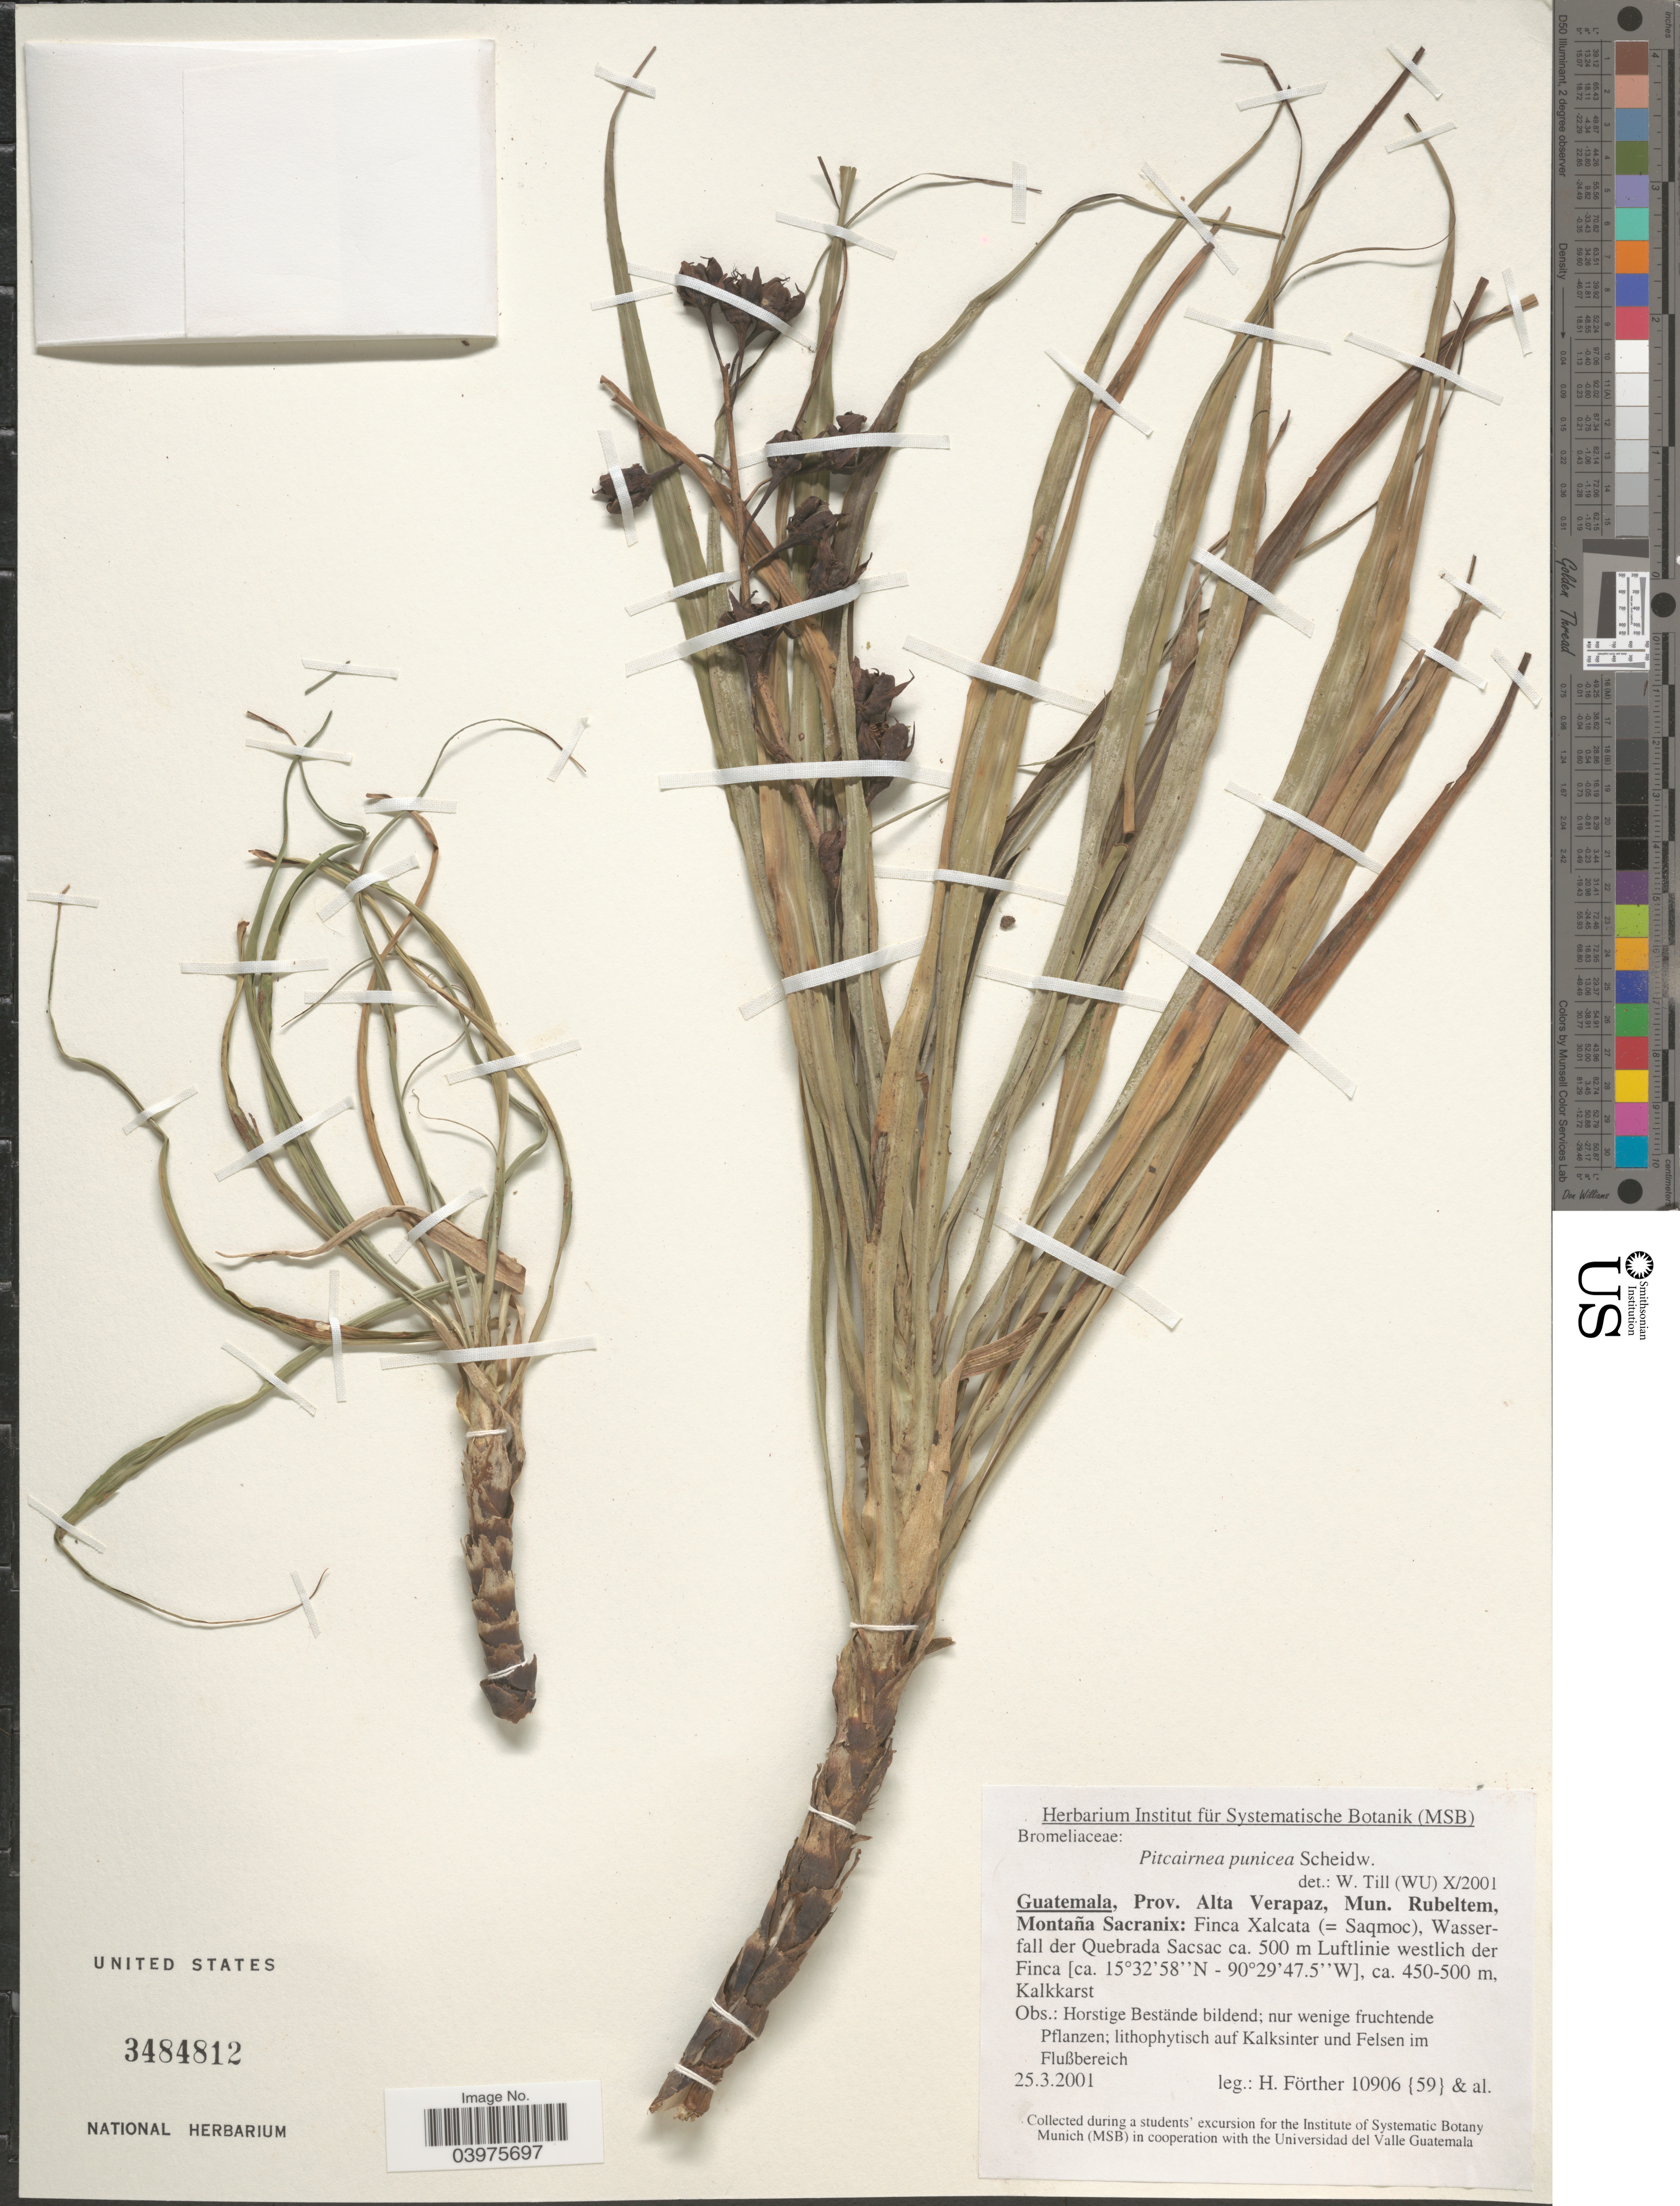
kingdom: Plantae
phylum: Tracheophyta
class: Liliopsida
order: Poales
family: Bromeliaceae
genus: Pitcairnia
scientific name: Pitcairnia punicea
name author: Scheidw.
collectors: H. Förther & et al.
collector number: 10906{59}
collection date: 2001-03-25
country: Guatemala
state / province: Alta Verapaz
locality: Mun. Rubeltem, Montaña Sacranix: Finca Xalcata (= Saqmoc), Wasserfall der Quebrada Sacsac Luftlinie westlich der Finca, Kalkkarst.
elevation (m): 450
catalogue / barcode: US 3484812